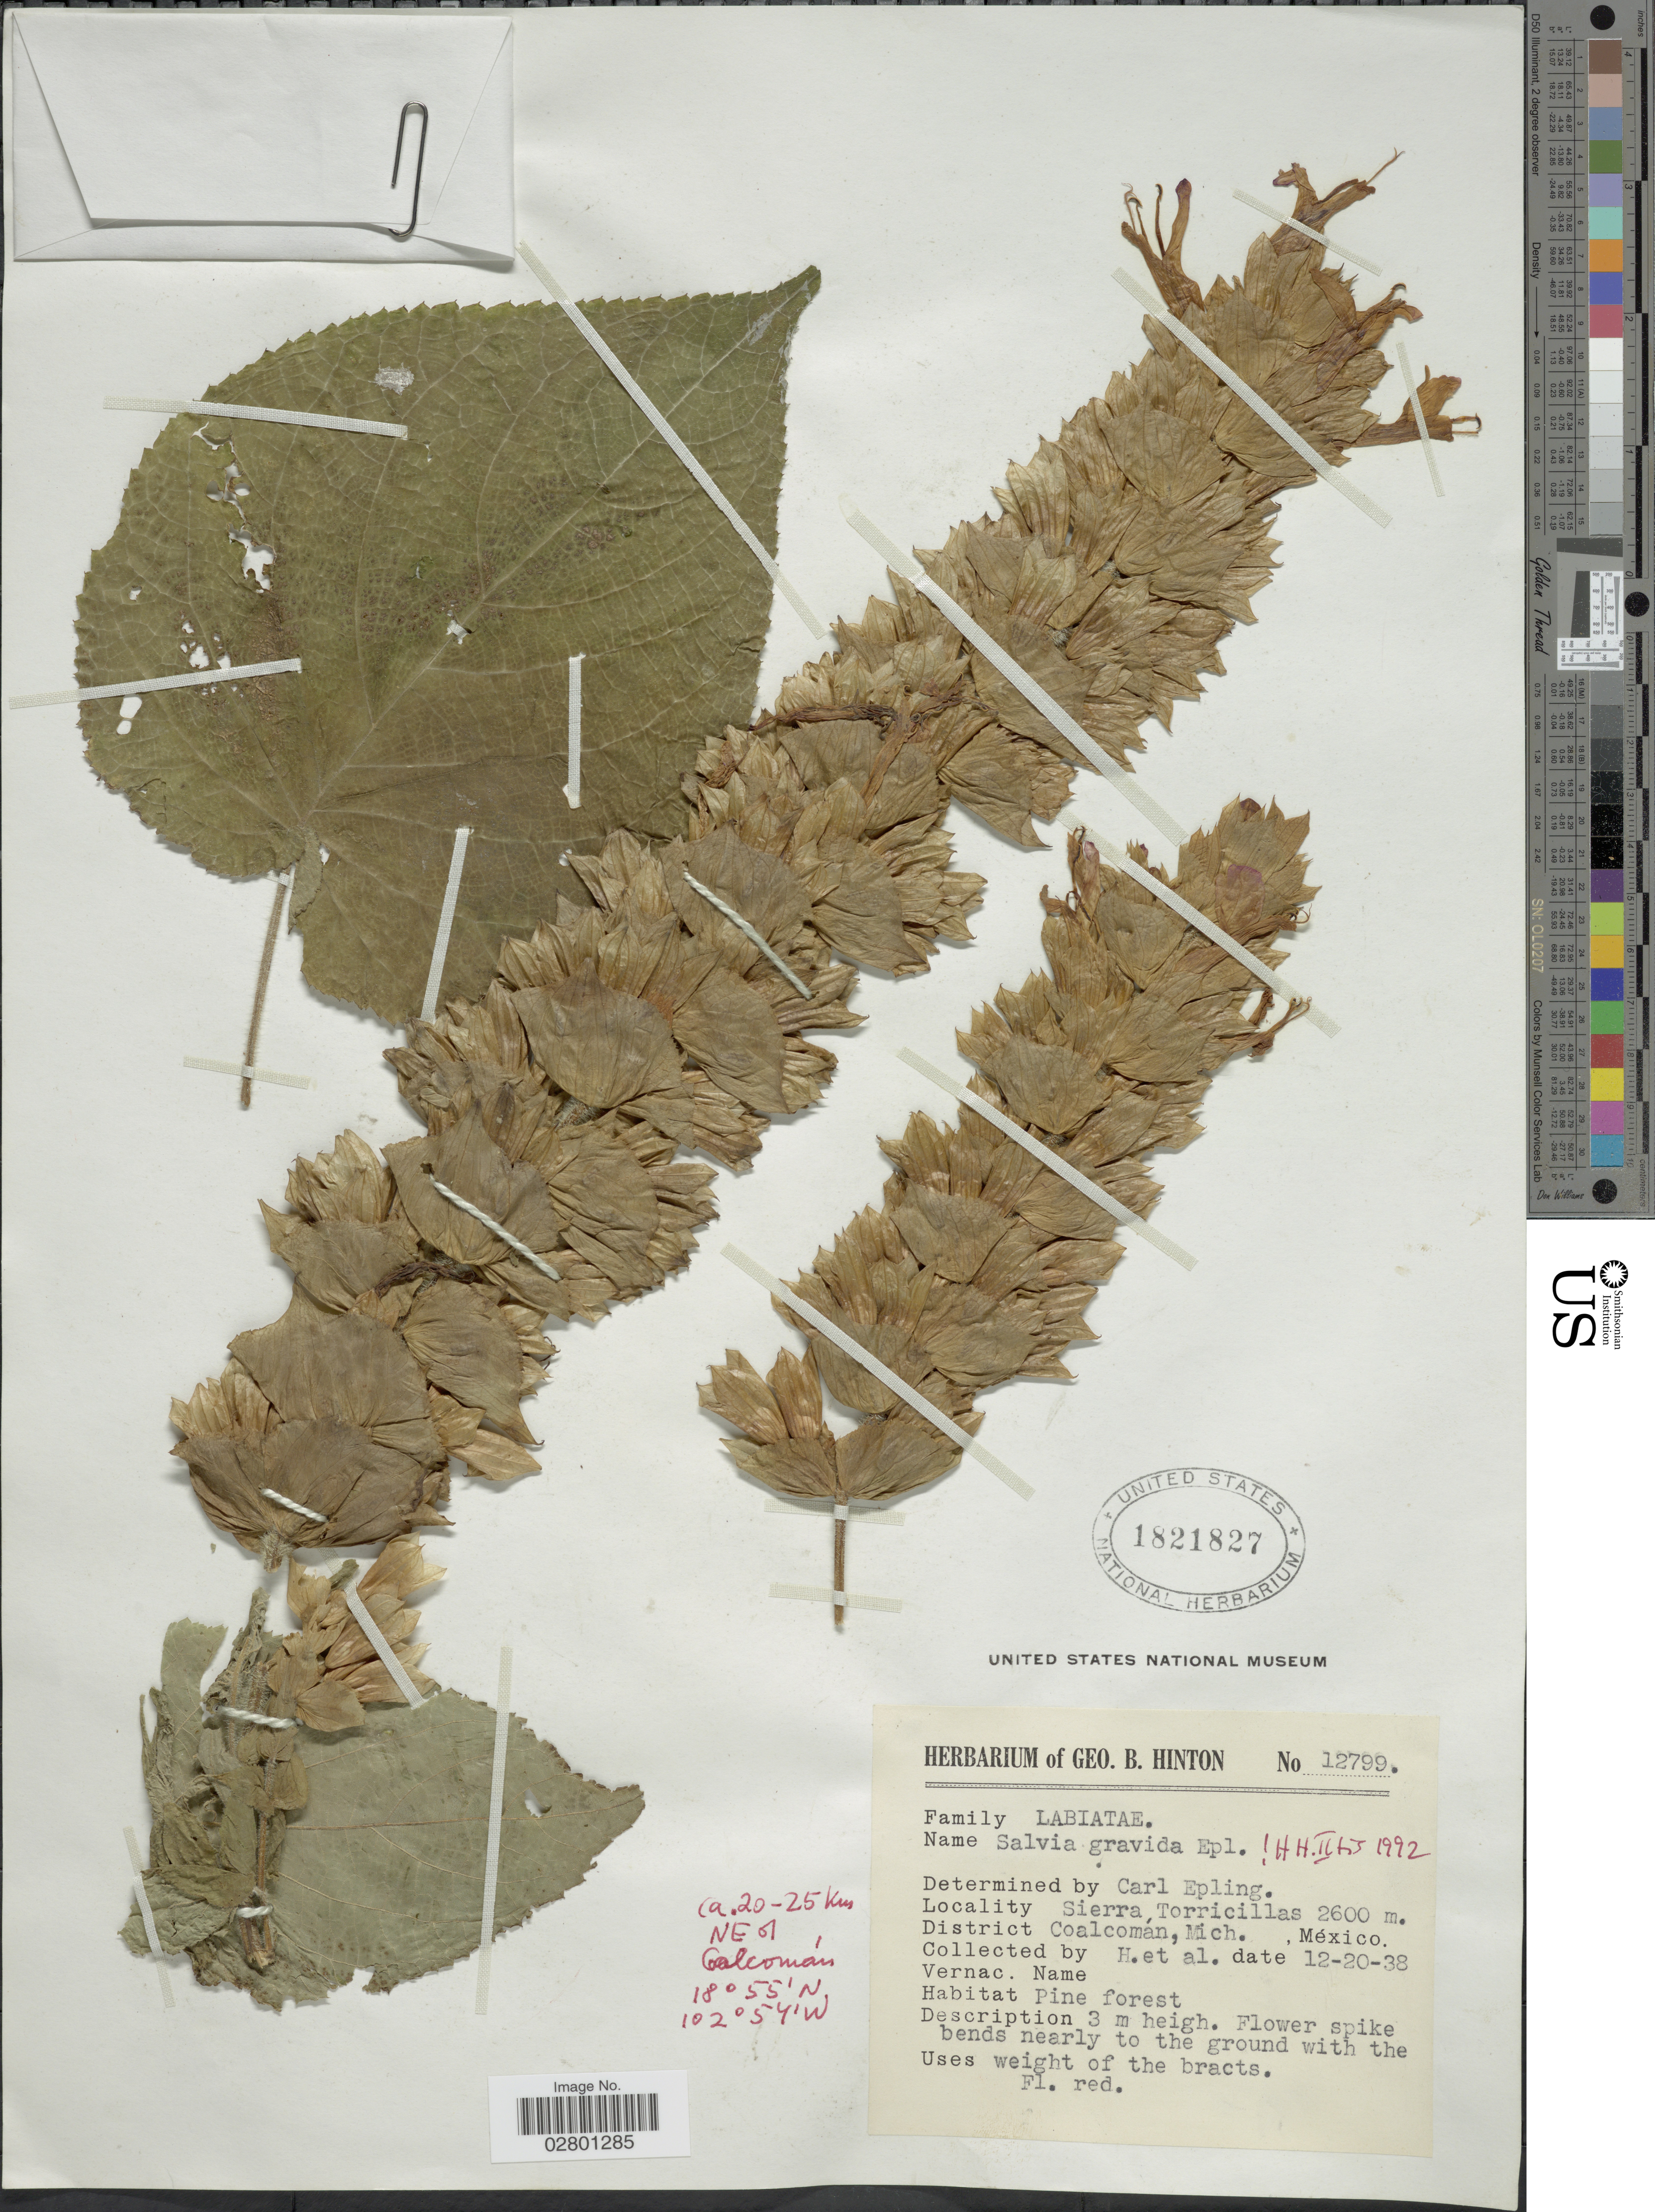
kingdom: Plantae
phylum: Tracheophyta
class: Magnoliopsida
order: Lamiales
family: Lamiaceae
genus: Salvia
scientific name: Salvia gravida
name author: Epling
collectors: G. B. Hinton & et al.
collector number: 12799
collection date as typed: Transcribed d/m/y: 20/12/38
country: Mexico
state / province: Michoacán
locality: Sierra Torricillas, District Coalcoman Mich.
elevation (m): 2600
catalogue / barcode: US 1821827